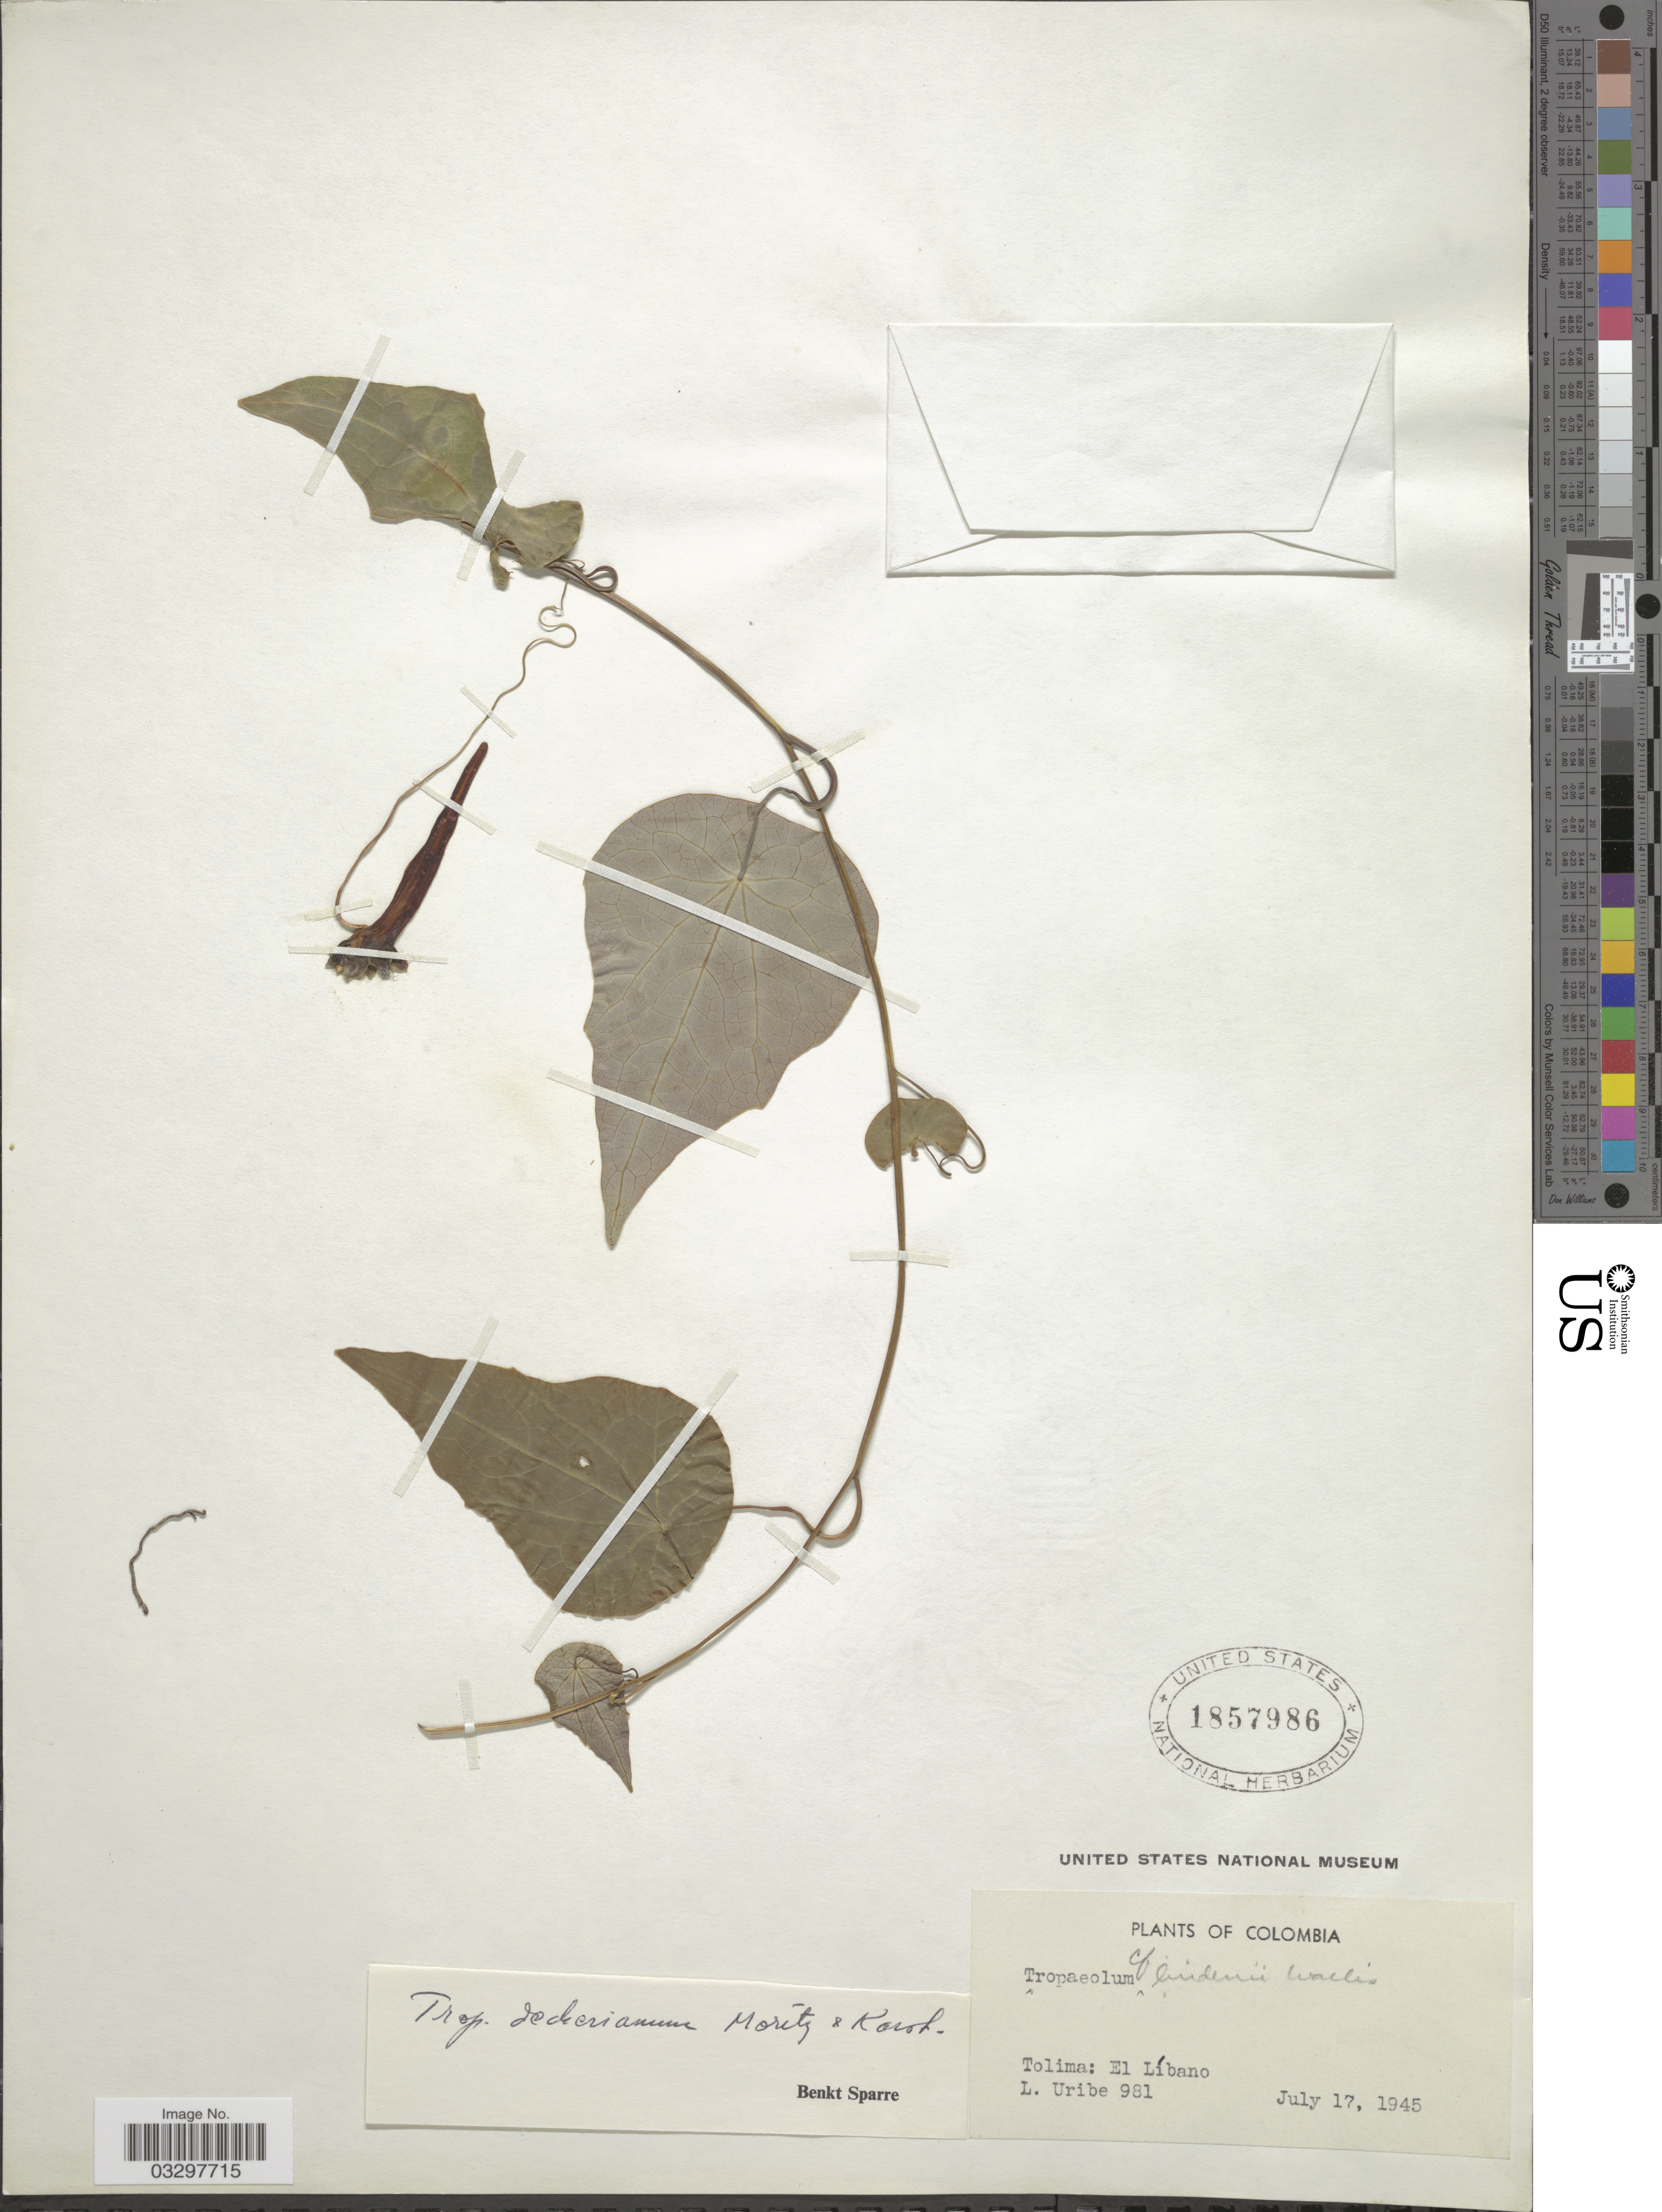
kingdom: Plantae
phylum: Tracheophyta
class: Magnoliopsida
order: Brassicales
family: Tropaeolaceae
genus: Tropaeolum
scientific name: Tropaeolum deckerianum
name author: Moritz & H. Karst.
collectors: L. Uribe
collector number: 981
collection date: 1945-07-17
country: Colombia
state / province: Tolima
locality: Tolima: El Líbano.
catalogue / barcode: US 1857986